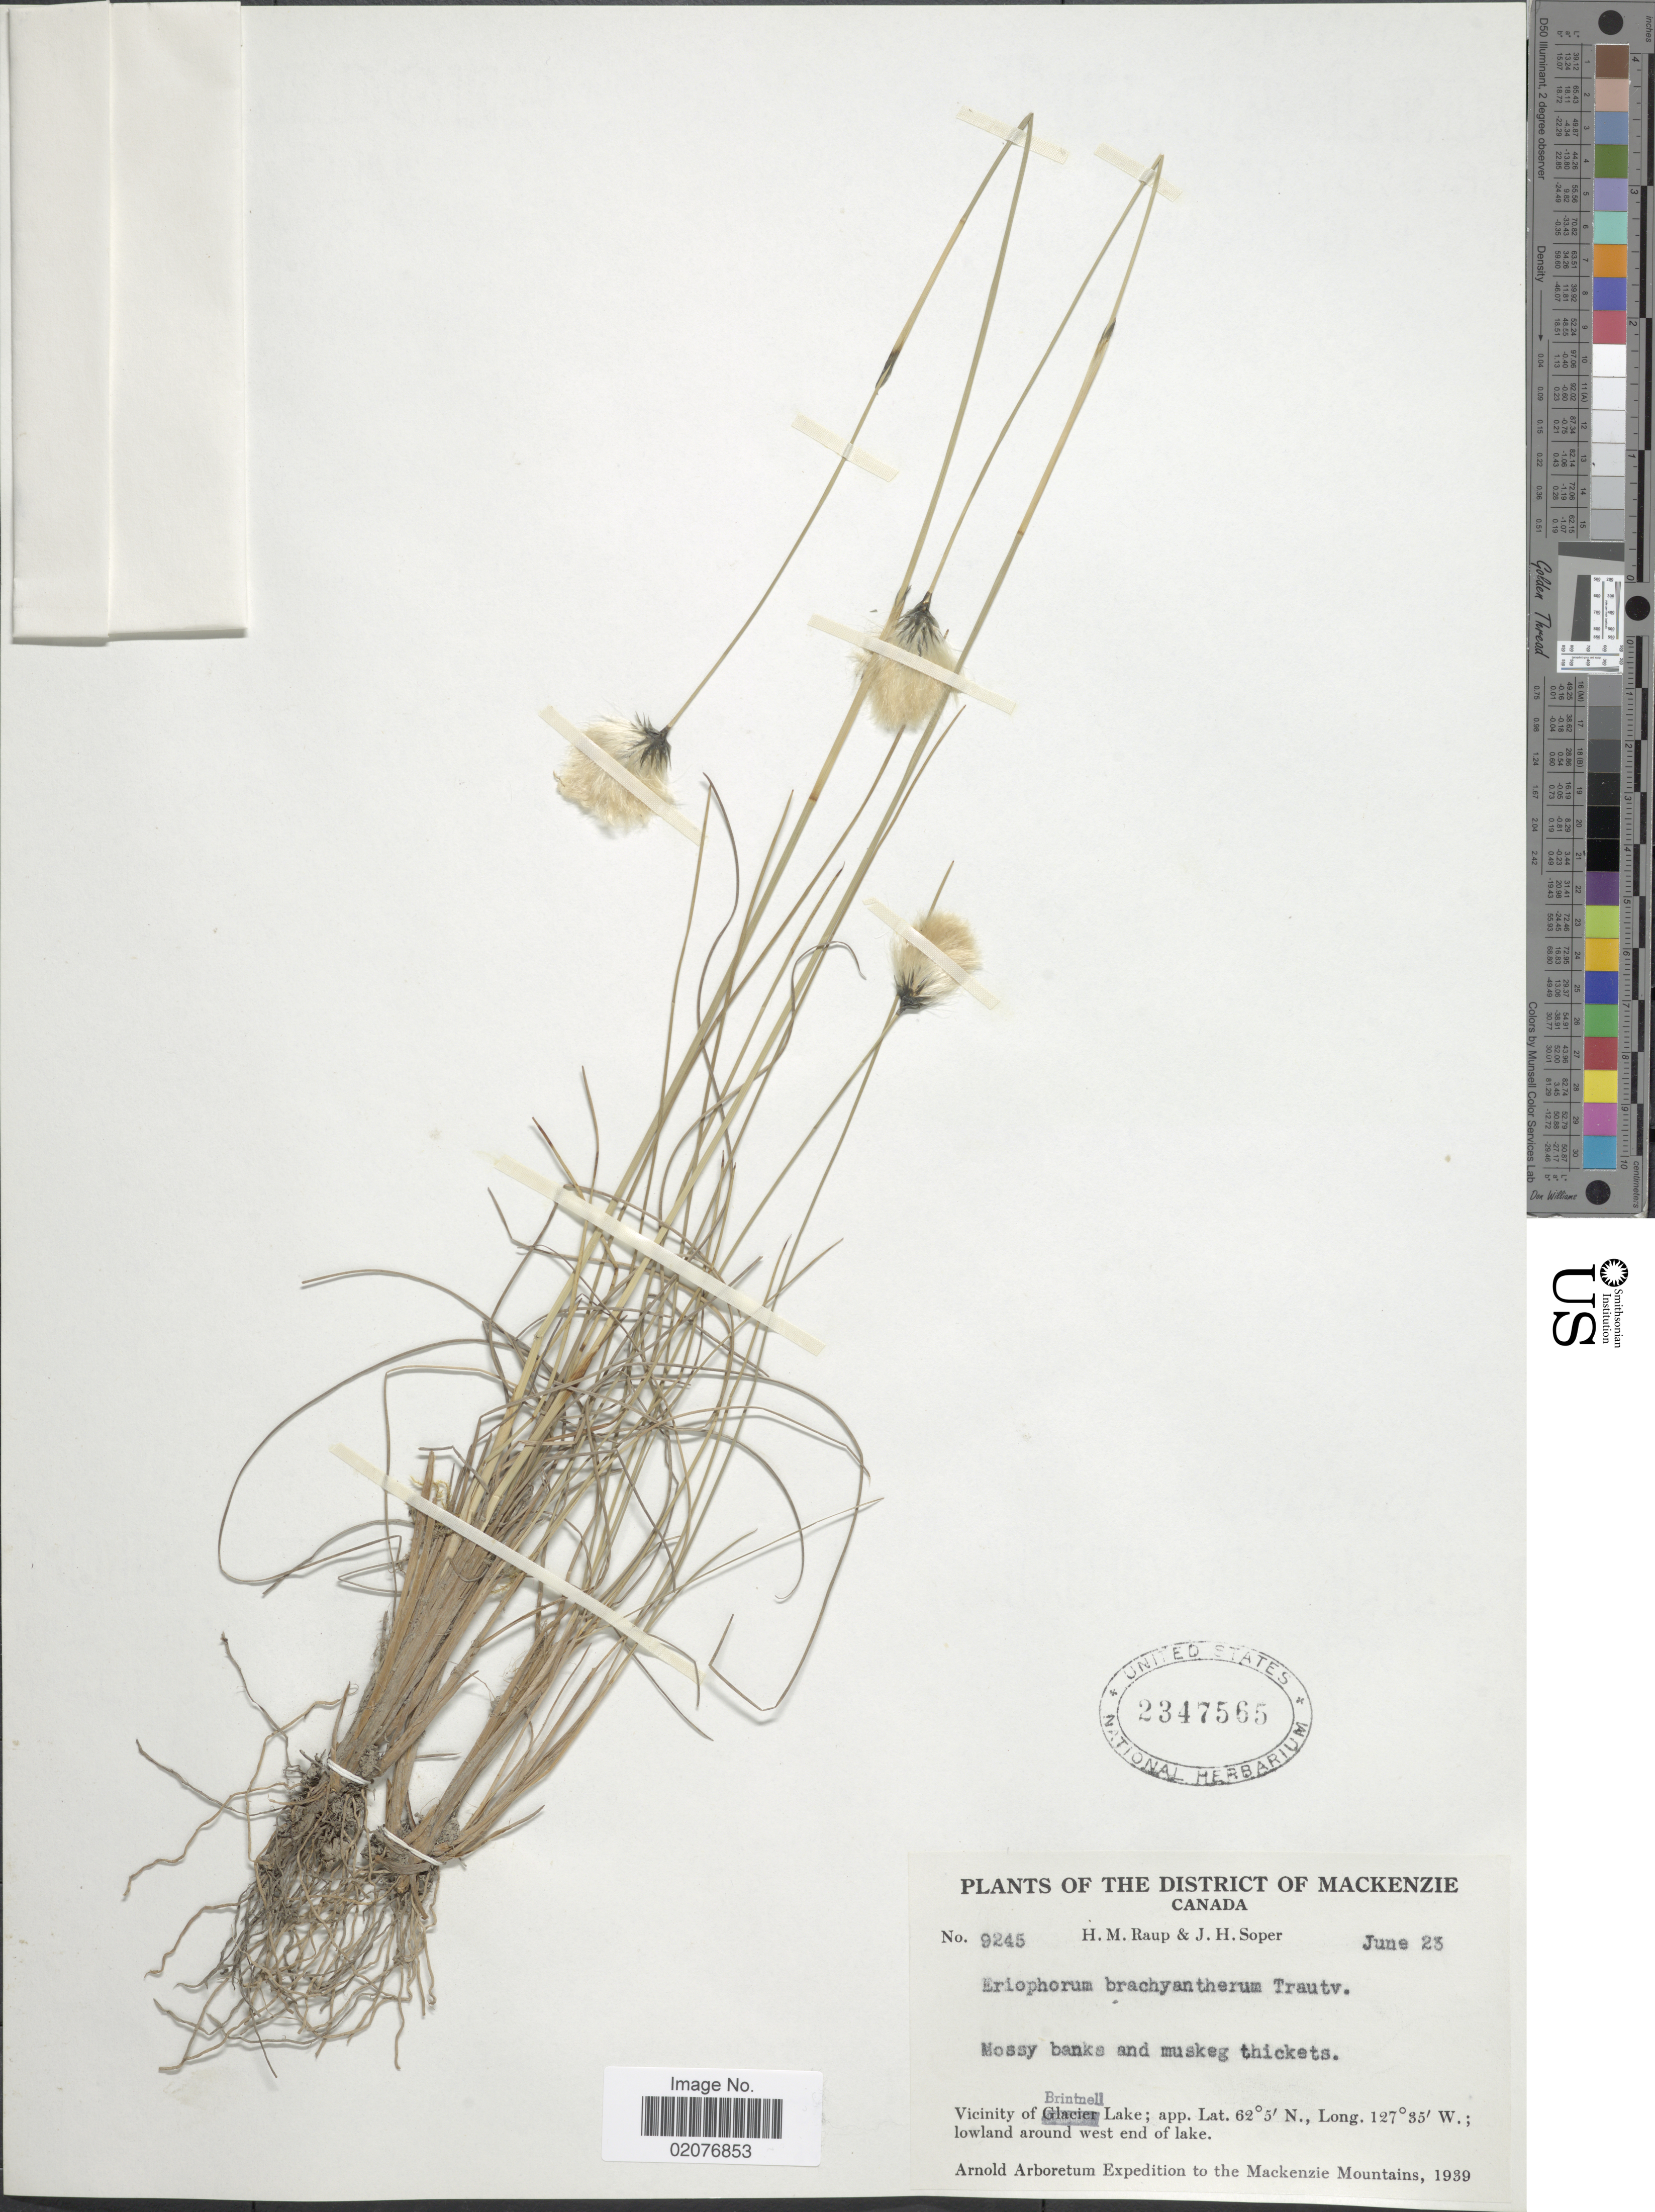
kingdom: Plantae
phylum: Tracheophyta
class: Liliopsida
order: Poales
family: Cyperaceae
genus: Eriophorum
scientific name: Eriophorum brachyantherum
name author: Trautv. & C.A. Mey.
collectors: H. Raup & J. H. Soper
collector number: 9245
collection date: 1939-06-23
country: Canada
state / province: Alberta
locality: The District of Mackenzie, Mossy banks and muskeg thickets, Vicinity of Brintnell; lowland around west end of lake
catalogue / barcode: US 2347565